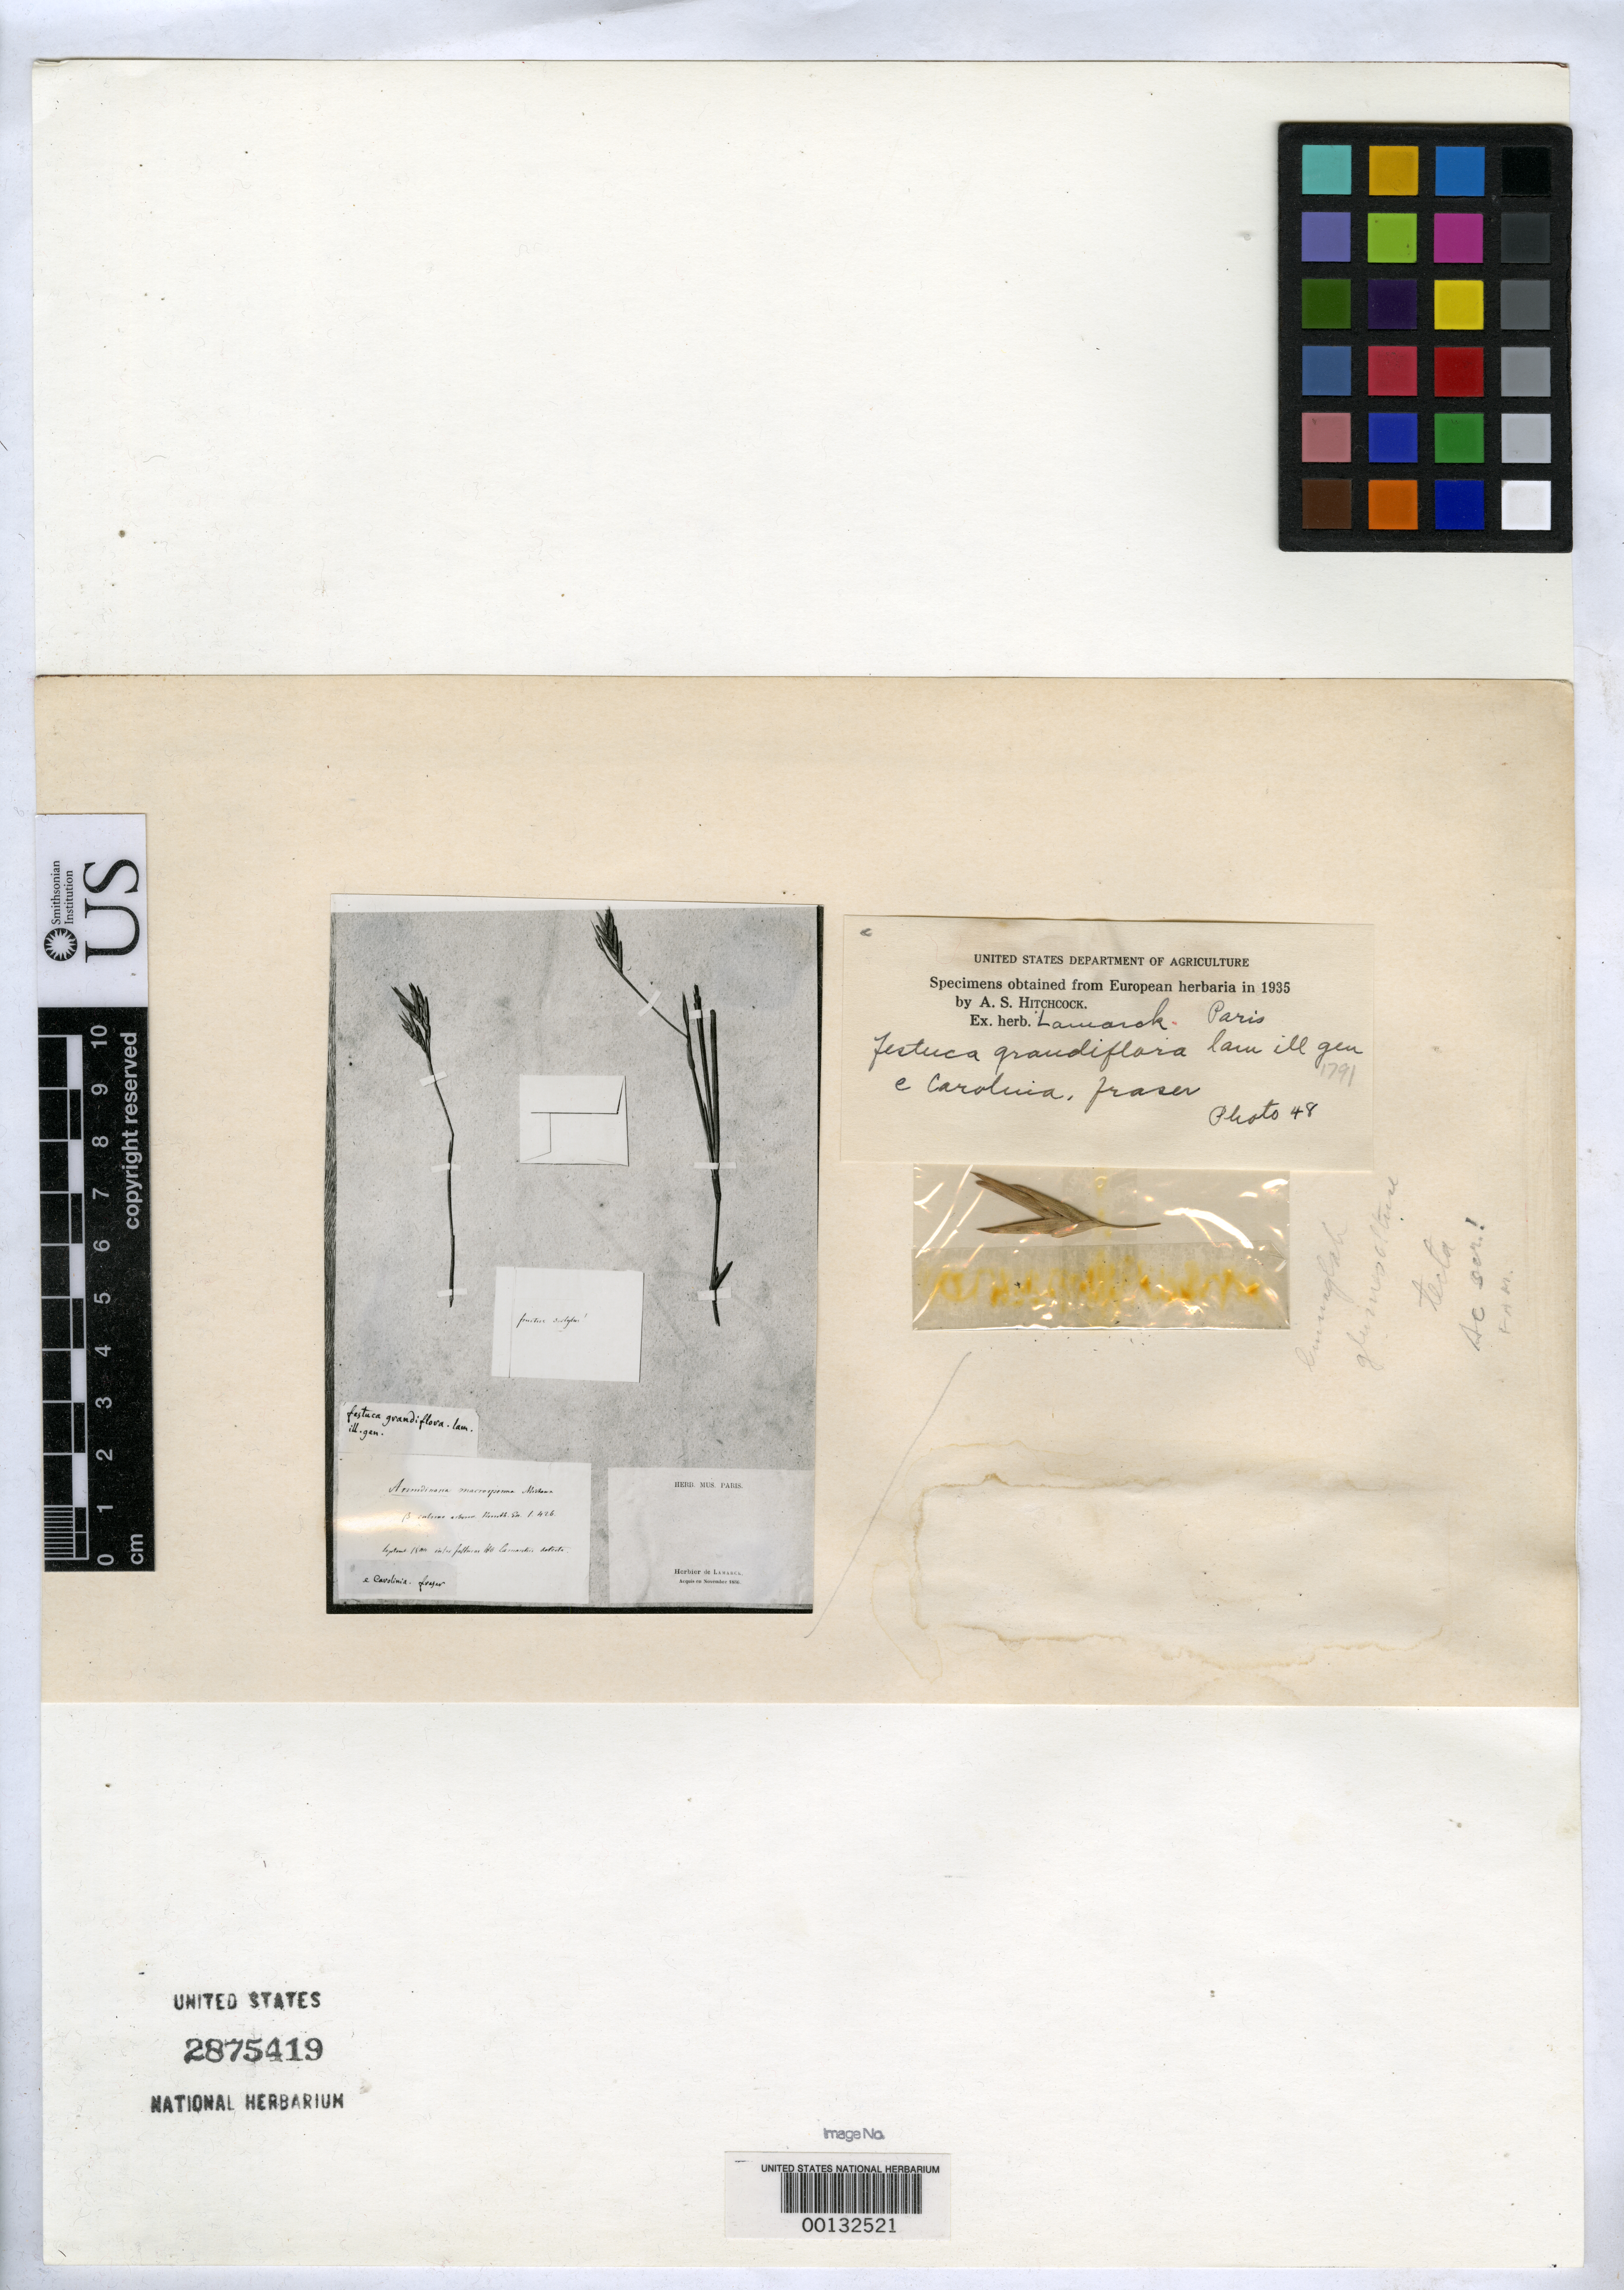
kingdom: Plantae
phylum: Tracheophyta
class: Liliopsida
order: Poales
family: Poaceae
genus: Festuca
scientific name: Festuca grandiflora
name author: Lam.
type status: Type Material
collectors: J. Fraser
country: United States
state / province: North Carolina / South Carolina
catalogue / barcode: US 2875419